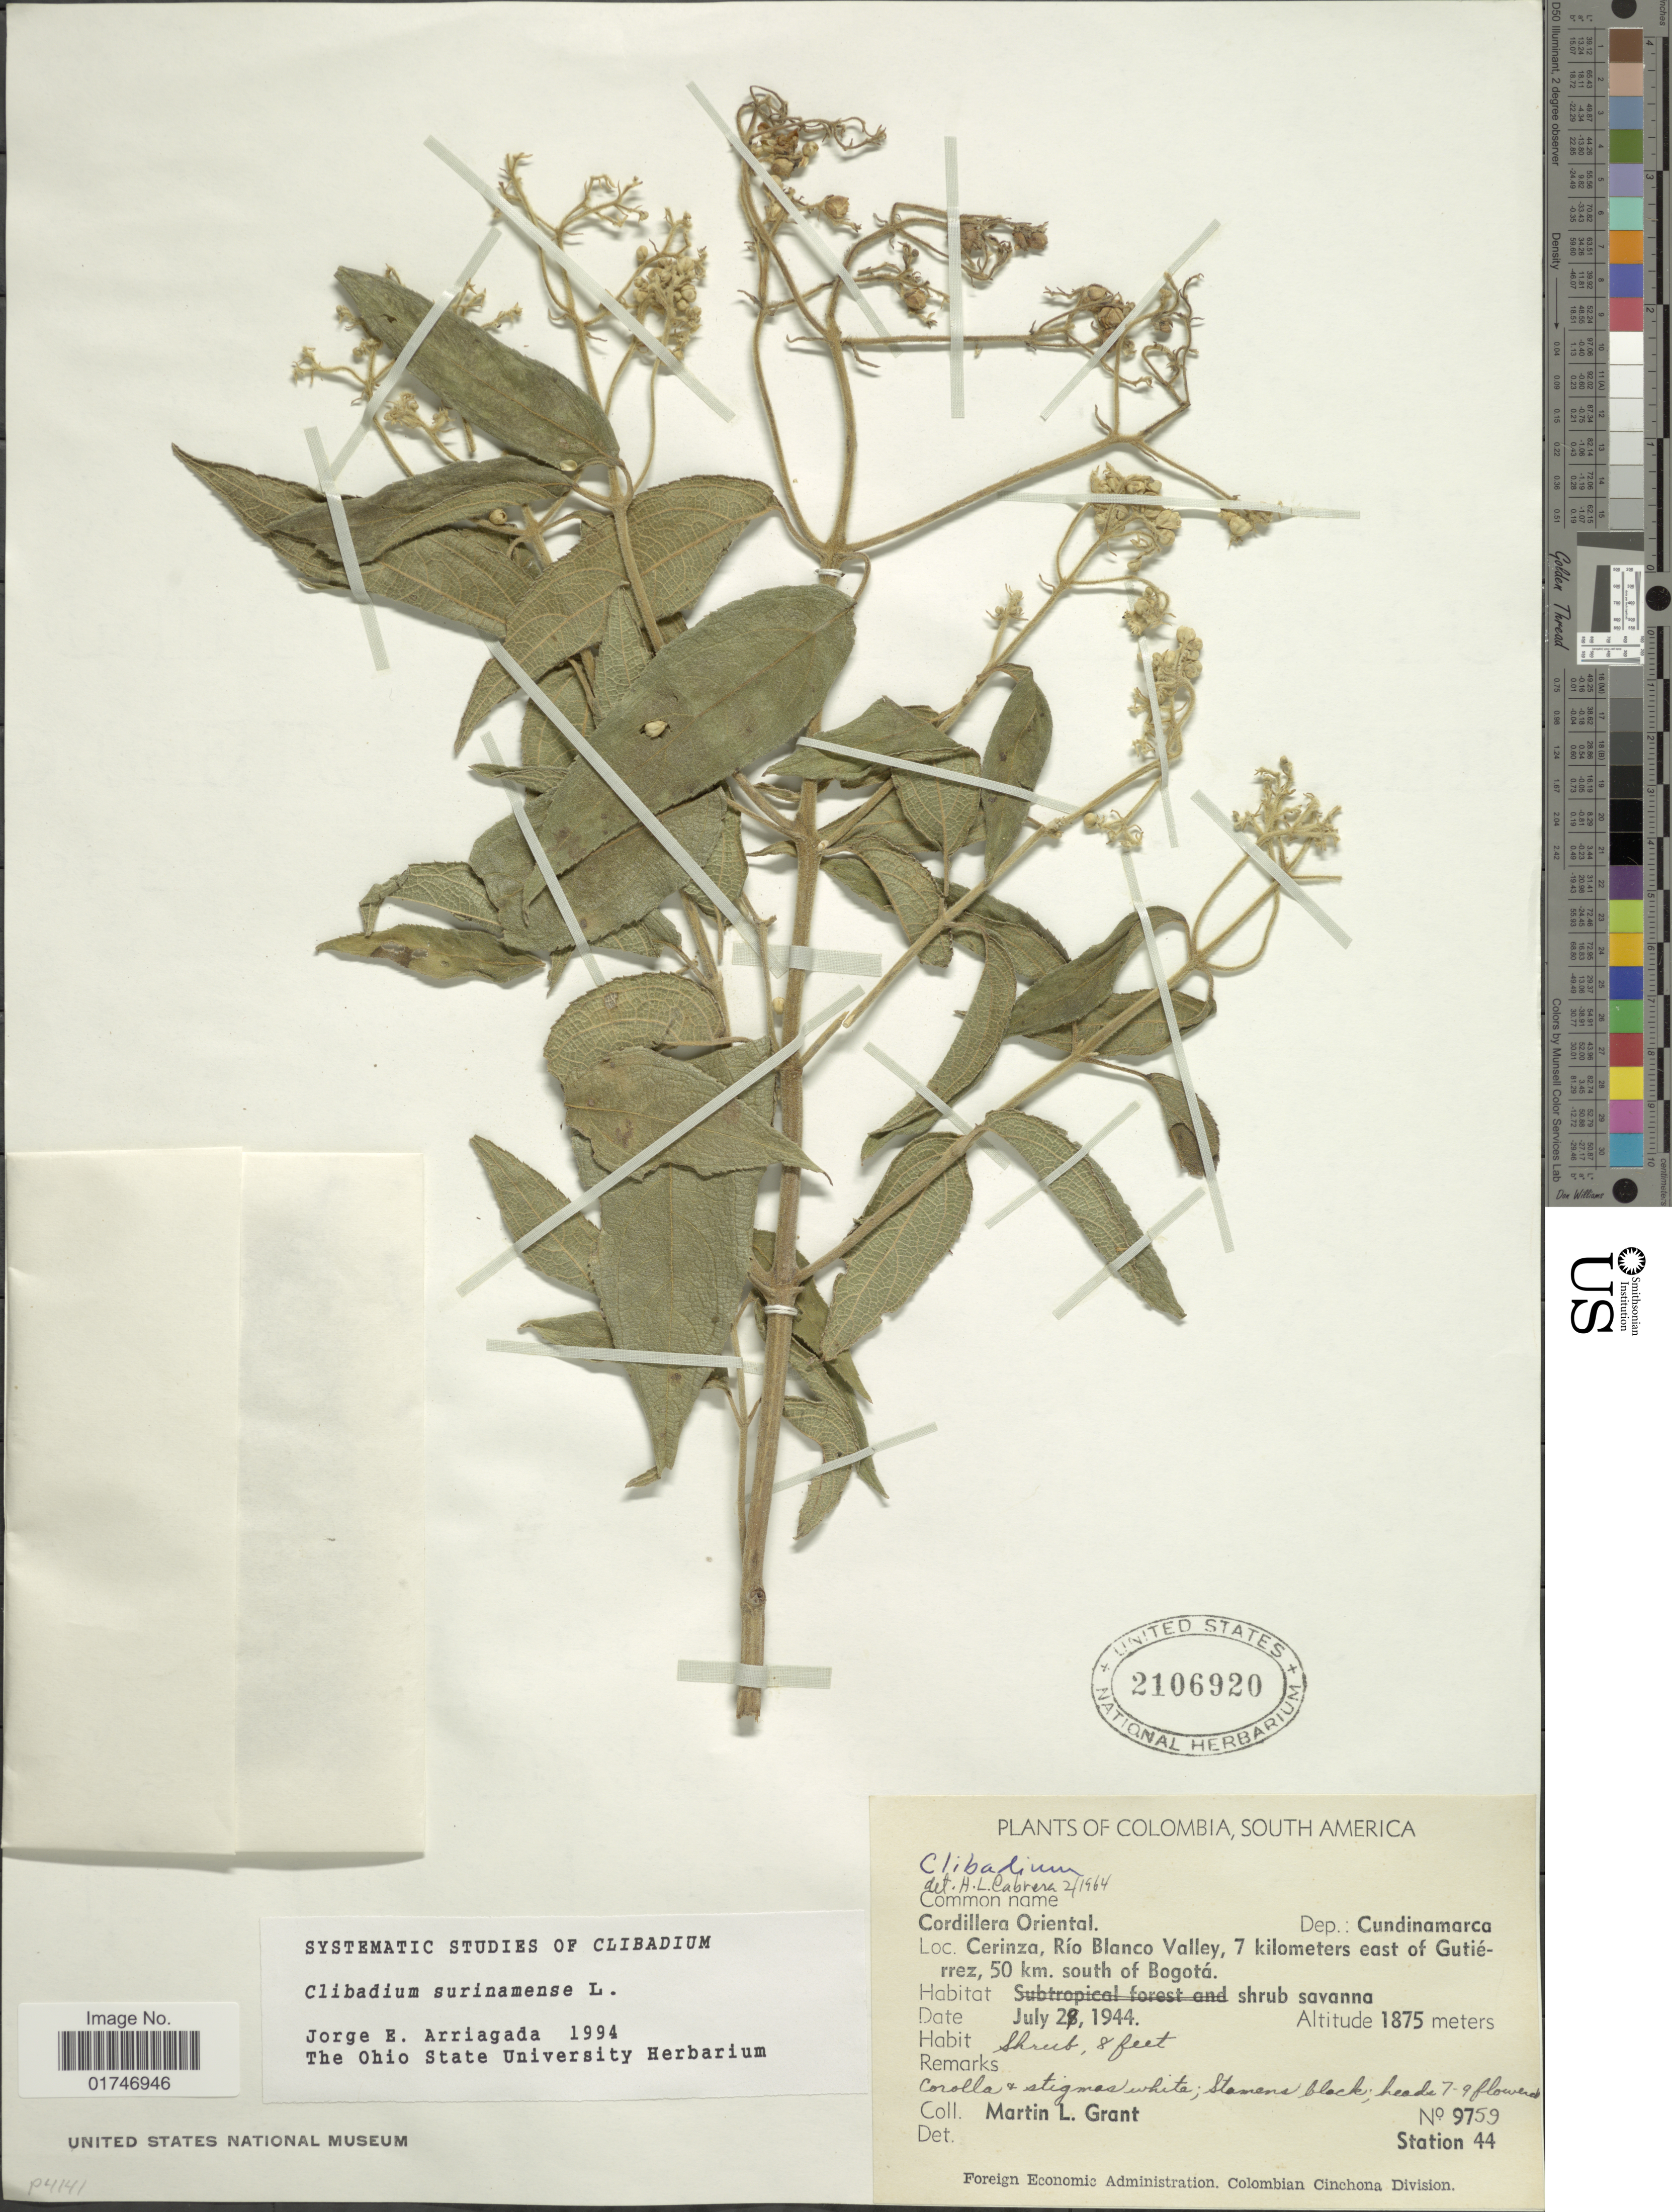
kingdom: Plantae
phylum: Tracheophyta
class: Magnoliopsida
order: Asterales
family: Asteraceae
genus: Clibadium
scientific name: Clibadium surinamense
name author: L.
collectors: M. L. Grant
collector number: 9759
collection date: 1944-07-27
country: Colombia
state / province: Cundinamarca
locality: Cordillera Oriental. Dep.: Cundinamarca. Cerinza, Río Blanco Valley, 7 kilometers east of Gutiérrez, 50 km. south of Bogotá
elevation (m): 1875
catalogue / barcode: US 2106920